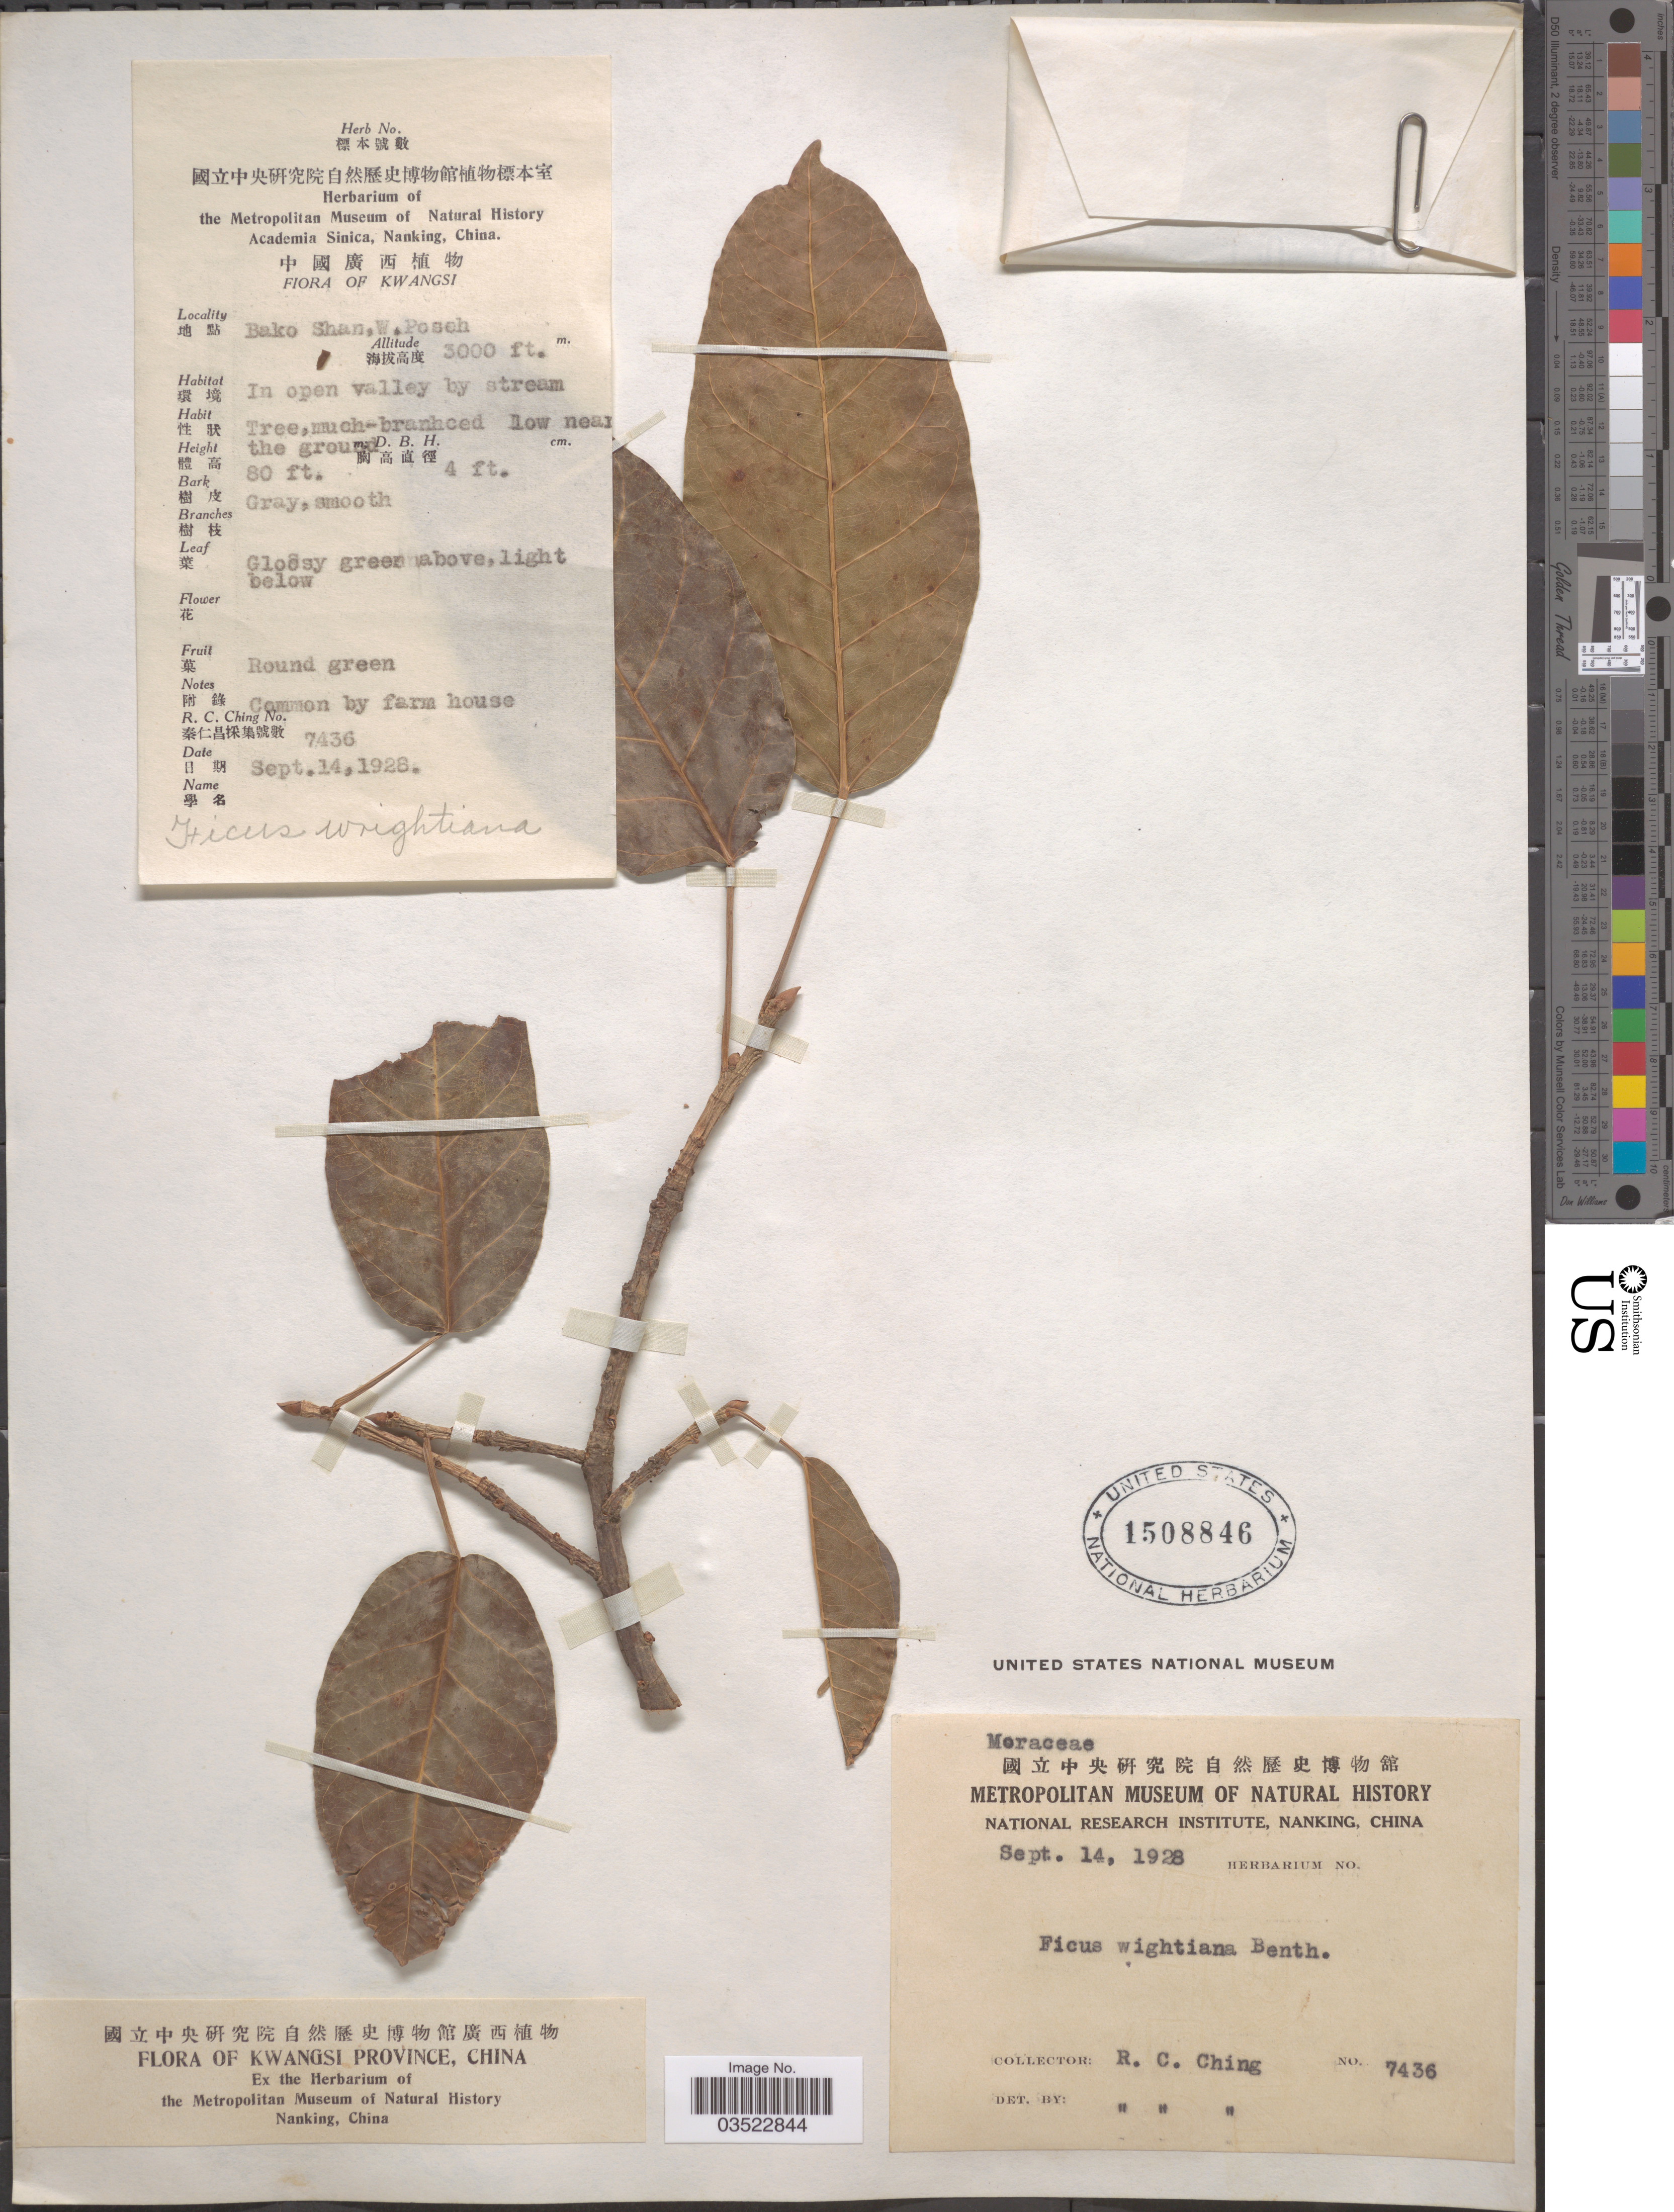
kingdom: Plantae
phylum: Tracheophyta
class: Magnoliopsida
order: Rosales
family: Moraceae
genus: Ficus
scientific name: Ficus superba var. japonica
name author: Miq.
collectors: R. C. Ching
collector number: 7436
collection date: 1928-09-14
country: China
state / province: Guangxi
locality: Kwangsi Province. Bako Shan, W. Posch. [interpreted]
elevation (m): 914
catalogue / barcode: US 1508846